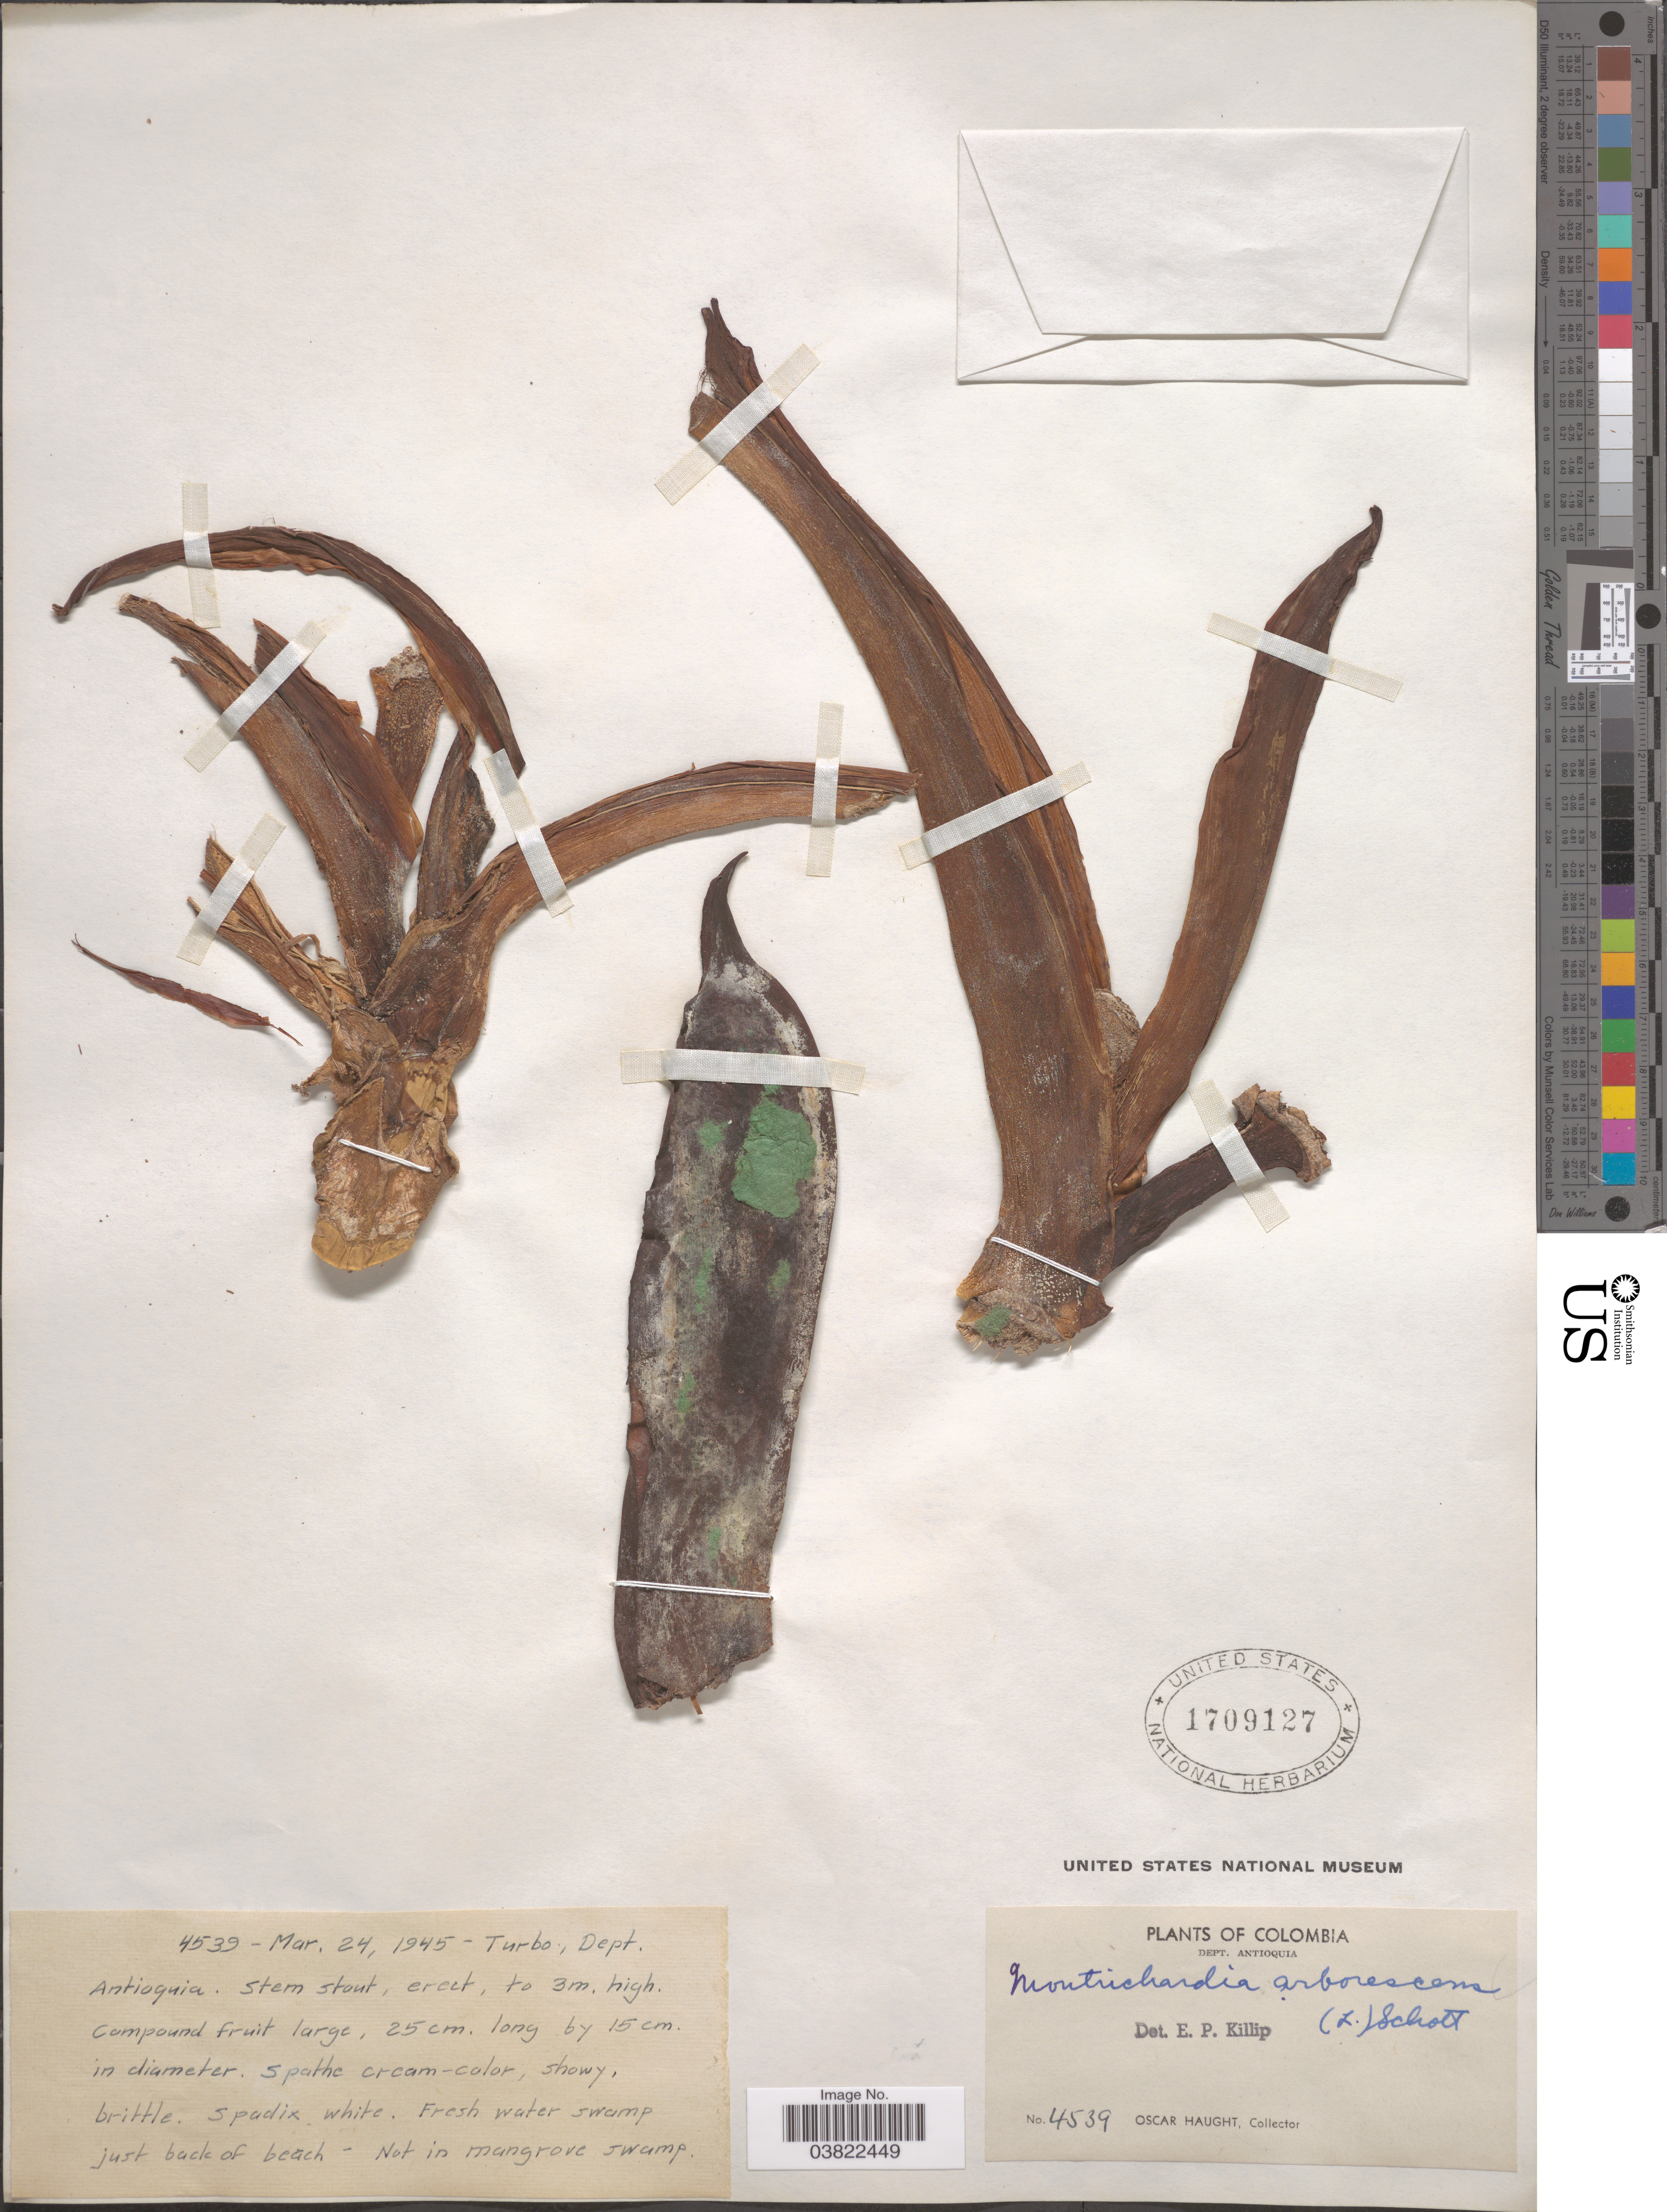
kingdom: Plantae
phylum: Tracheophyta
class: Liliopsida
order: Alismatales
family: Araceae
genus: Montrichardia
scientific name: Montrichardia arborea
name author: (Kunth) Schott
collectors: O. L. Haught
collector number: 4539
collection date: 1945-03-24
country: Colombia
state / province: Antioquia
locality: Dept. Antioquia. Turbo.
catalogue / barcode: US 1709127